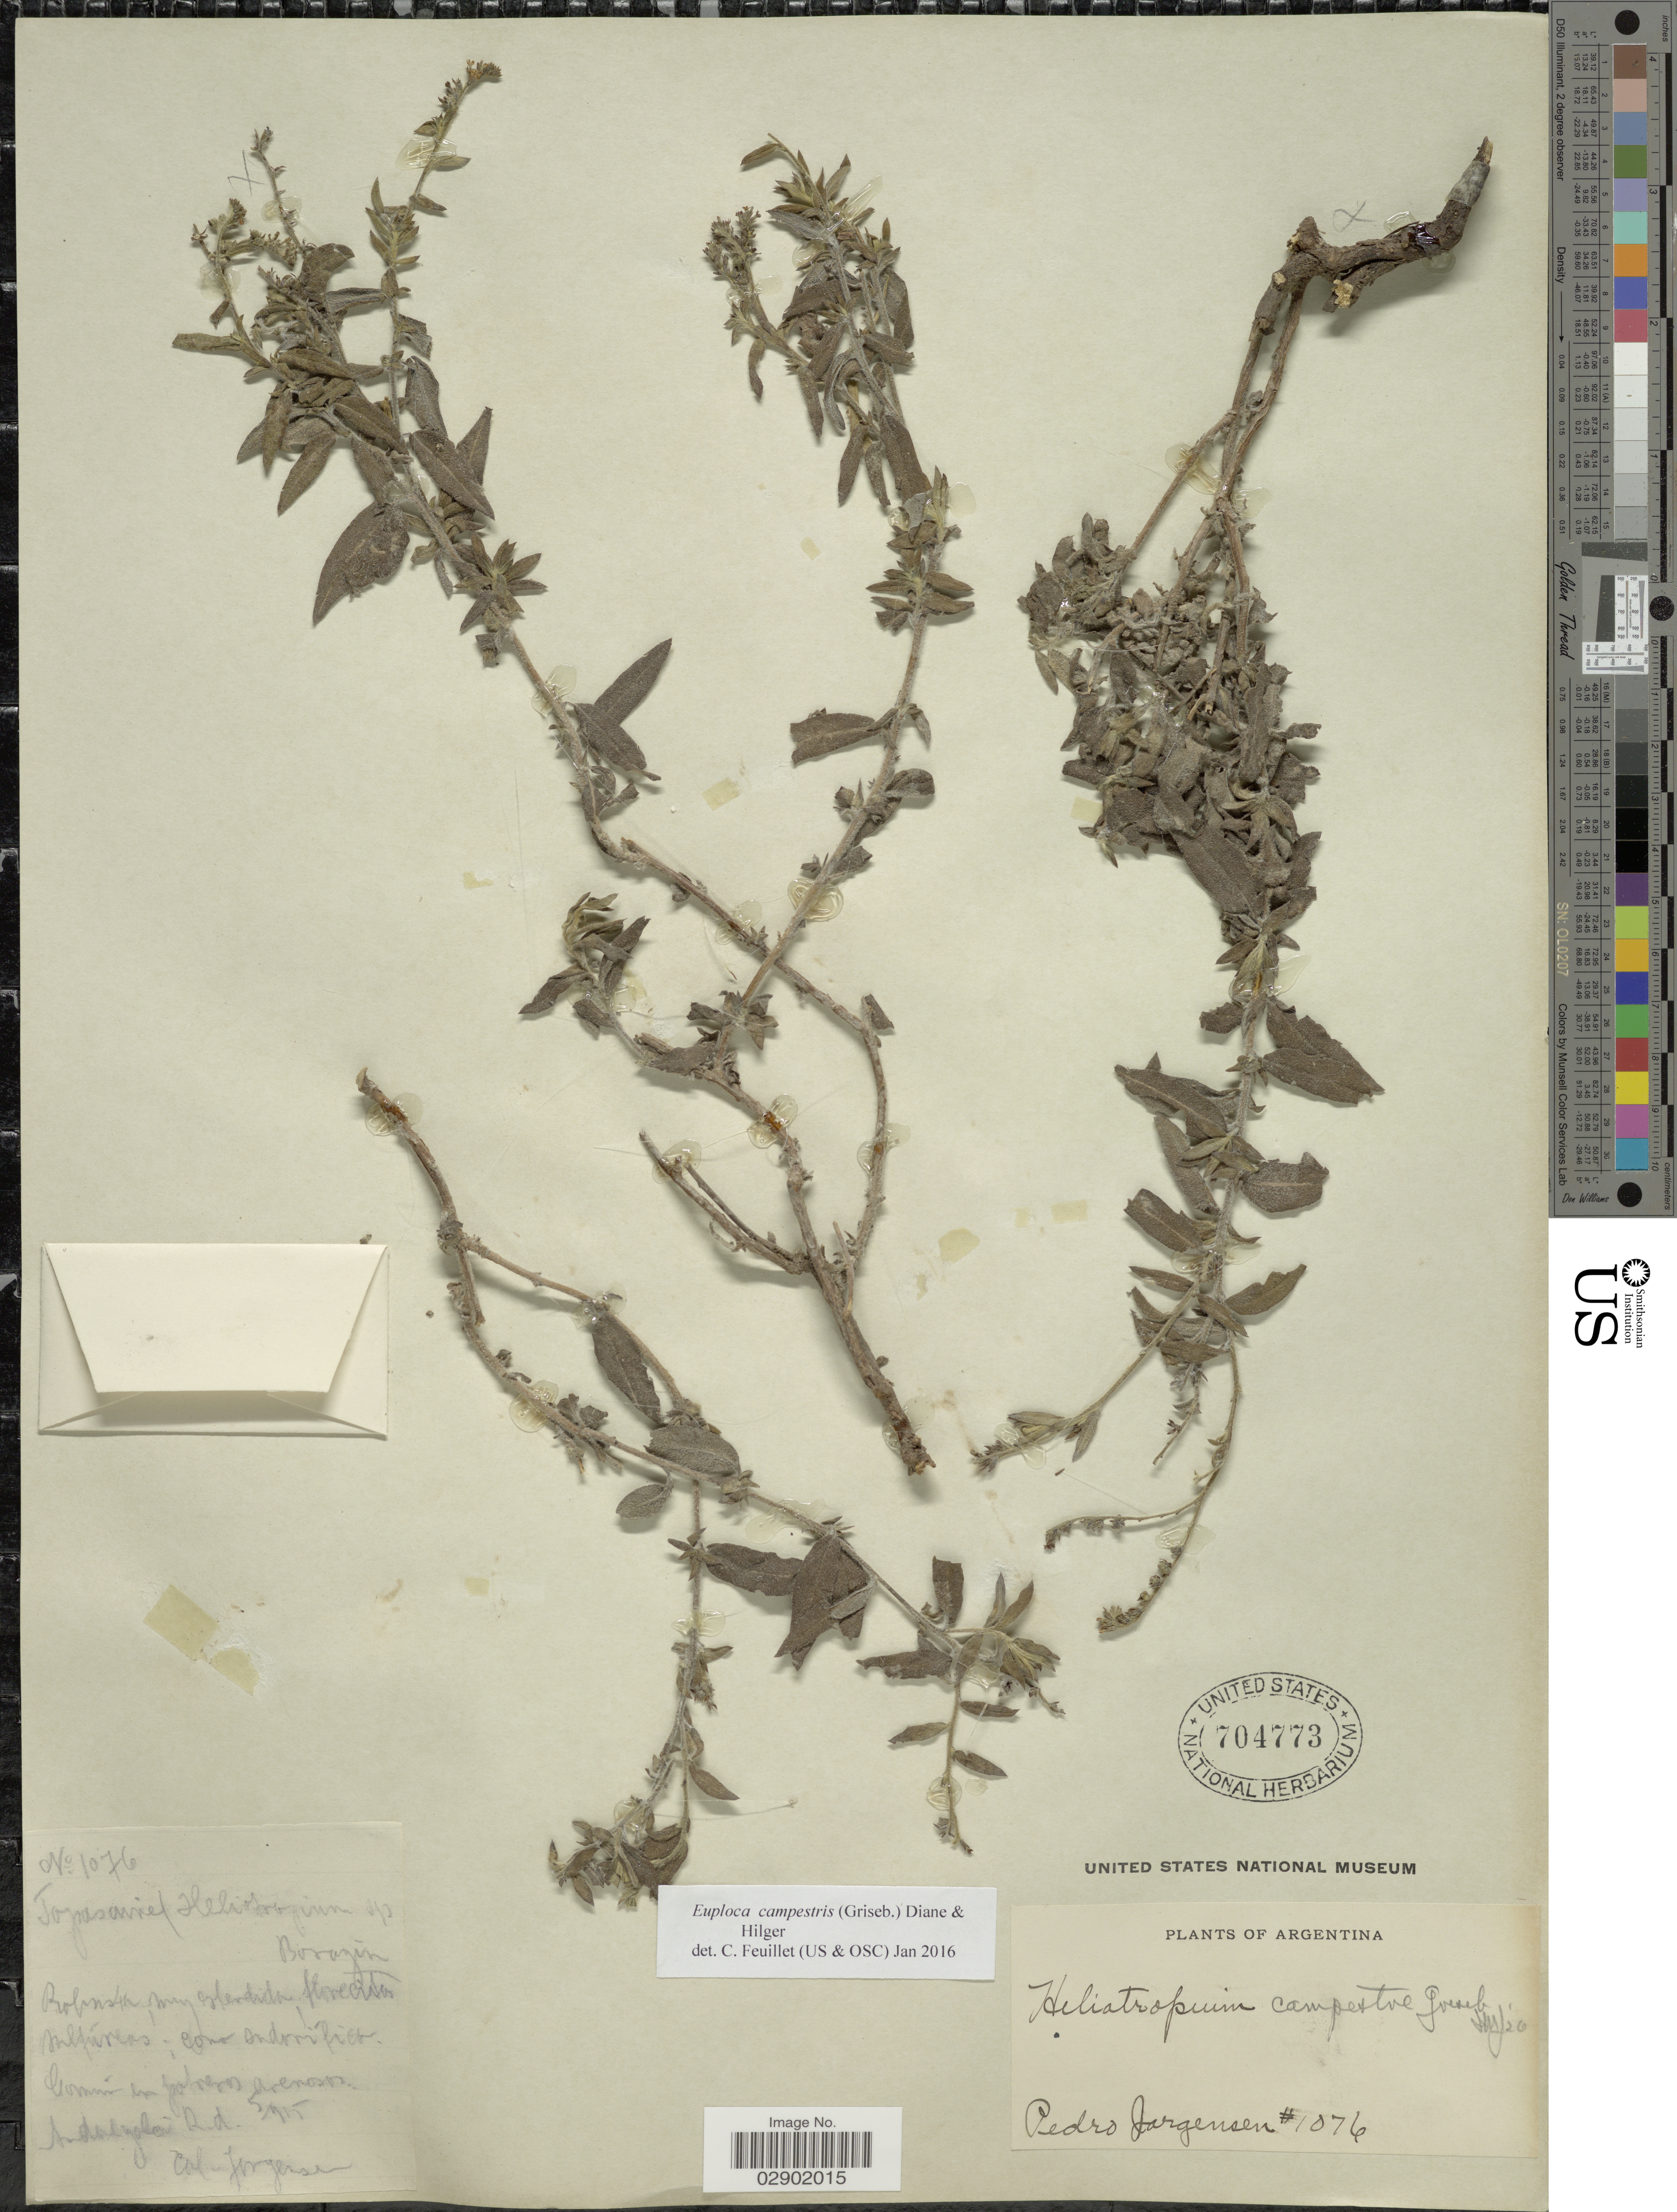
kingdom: Plantae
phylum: Tracheophyta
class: Magnoliopsida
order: Boraginales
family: Heliotropiaceae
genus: Euploca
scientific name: Euploca campestris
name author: (Griseb.) Diane & Hilger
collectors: P. Jörgensen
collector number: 1076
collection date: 1915-05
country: Argentina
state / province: Catamarca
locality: Andalgalá R.A.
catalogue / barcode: US 704773